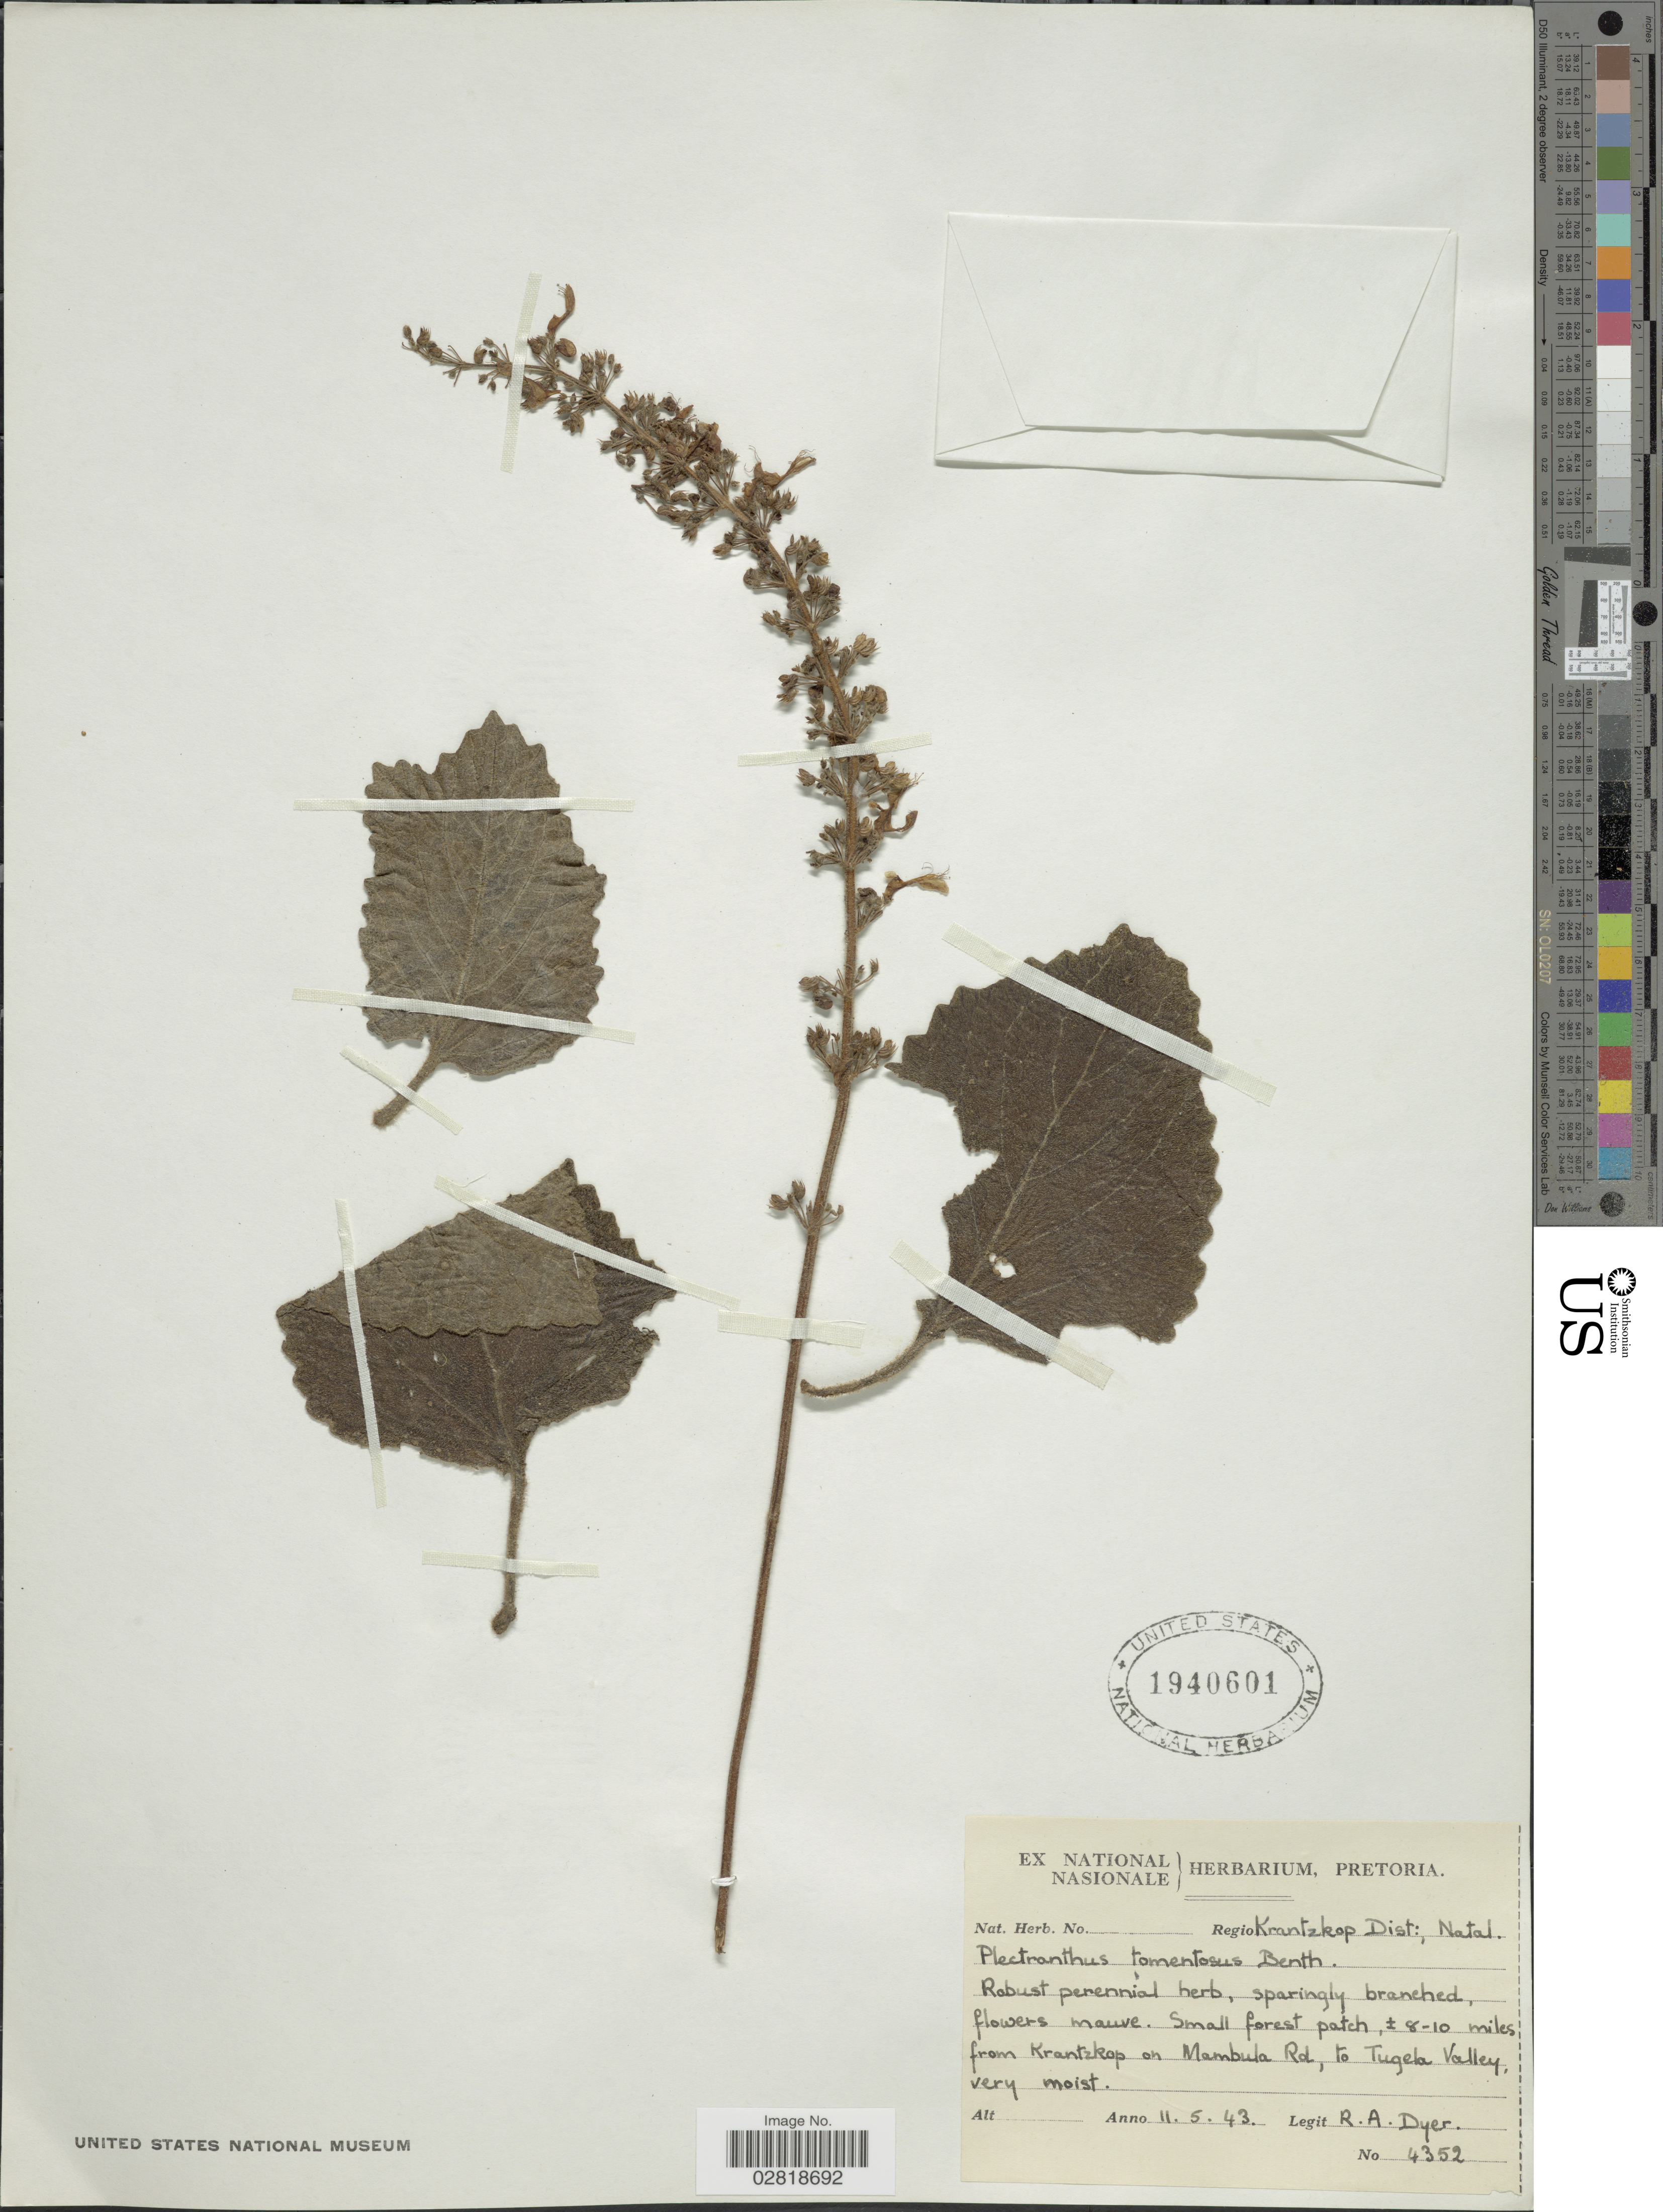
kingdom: Plantae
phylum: Tracheophyta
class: Magnoliopsida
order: Lamiales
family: Lamiaceae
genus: Plectranthus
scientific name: Plectranthus tomentosus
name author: Benth.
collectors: R. A. Dyer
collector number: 4352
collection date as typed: Transcribed d/m/y: 11/5/43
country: South Africa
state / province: KwaZulu-Natal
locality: Regio Krantzkop Dist; Natal. Small forest patch, ± 8-10 miles from Krantzkop on Mambula Rd, to Tugela Valley.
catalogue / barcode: US 1940601